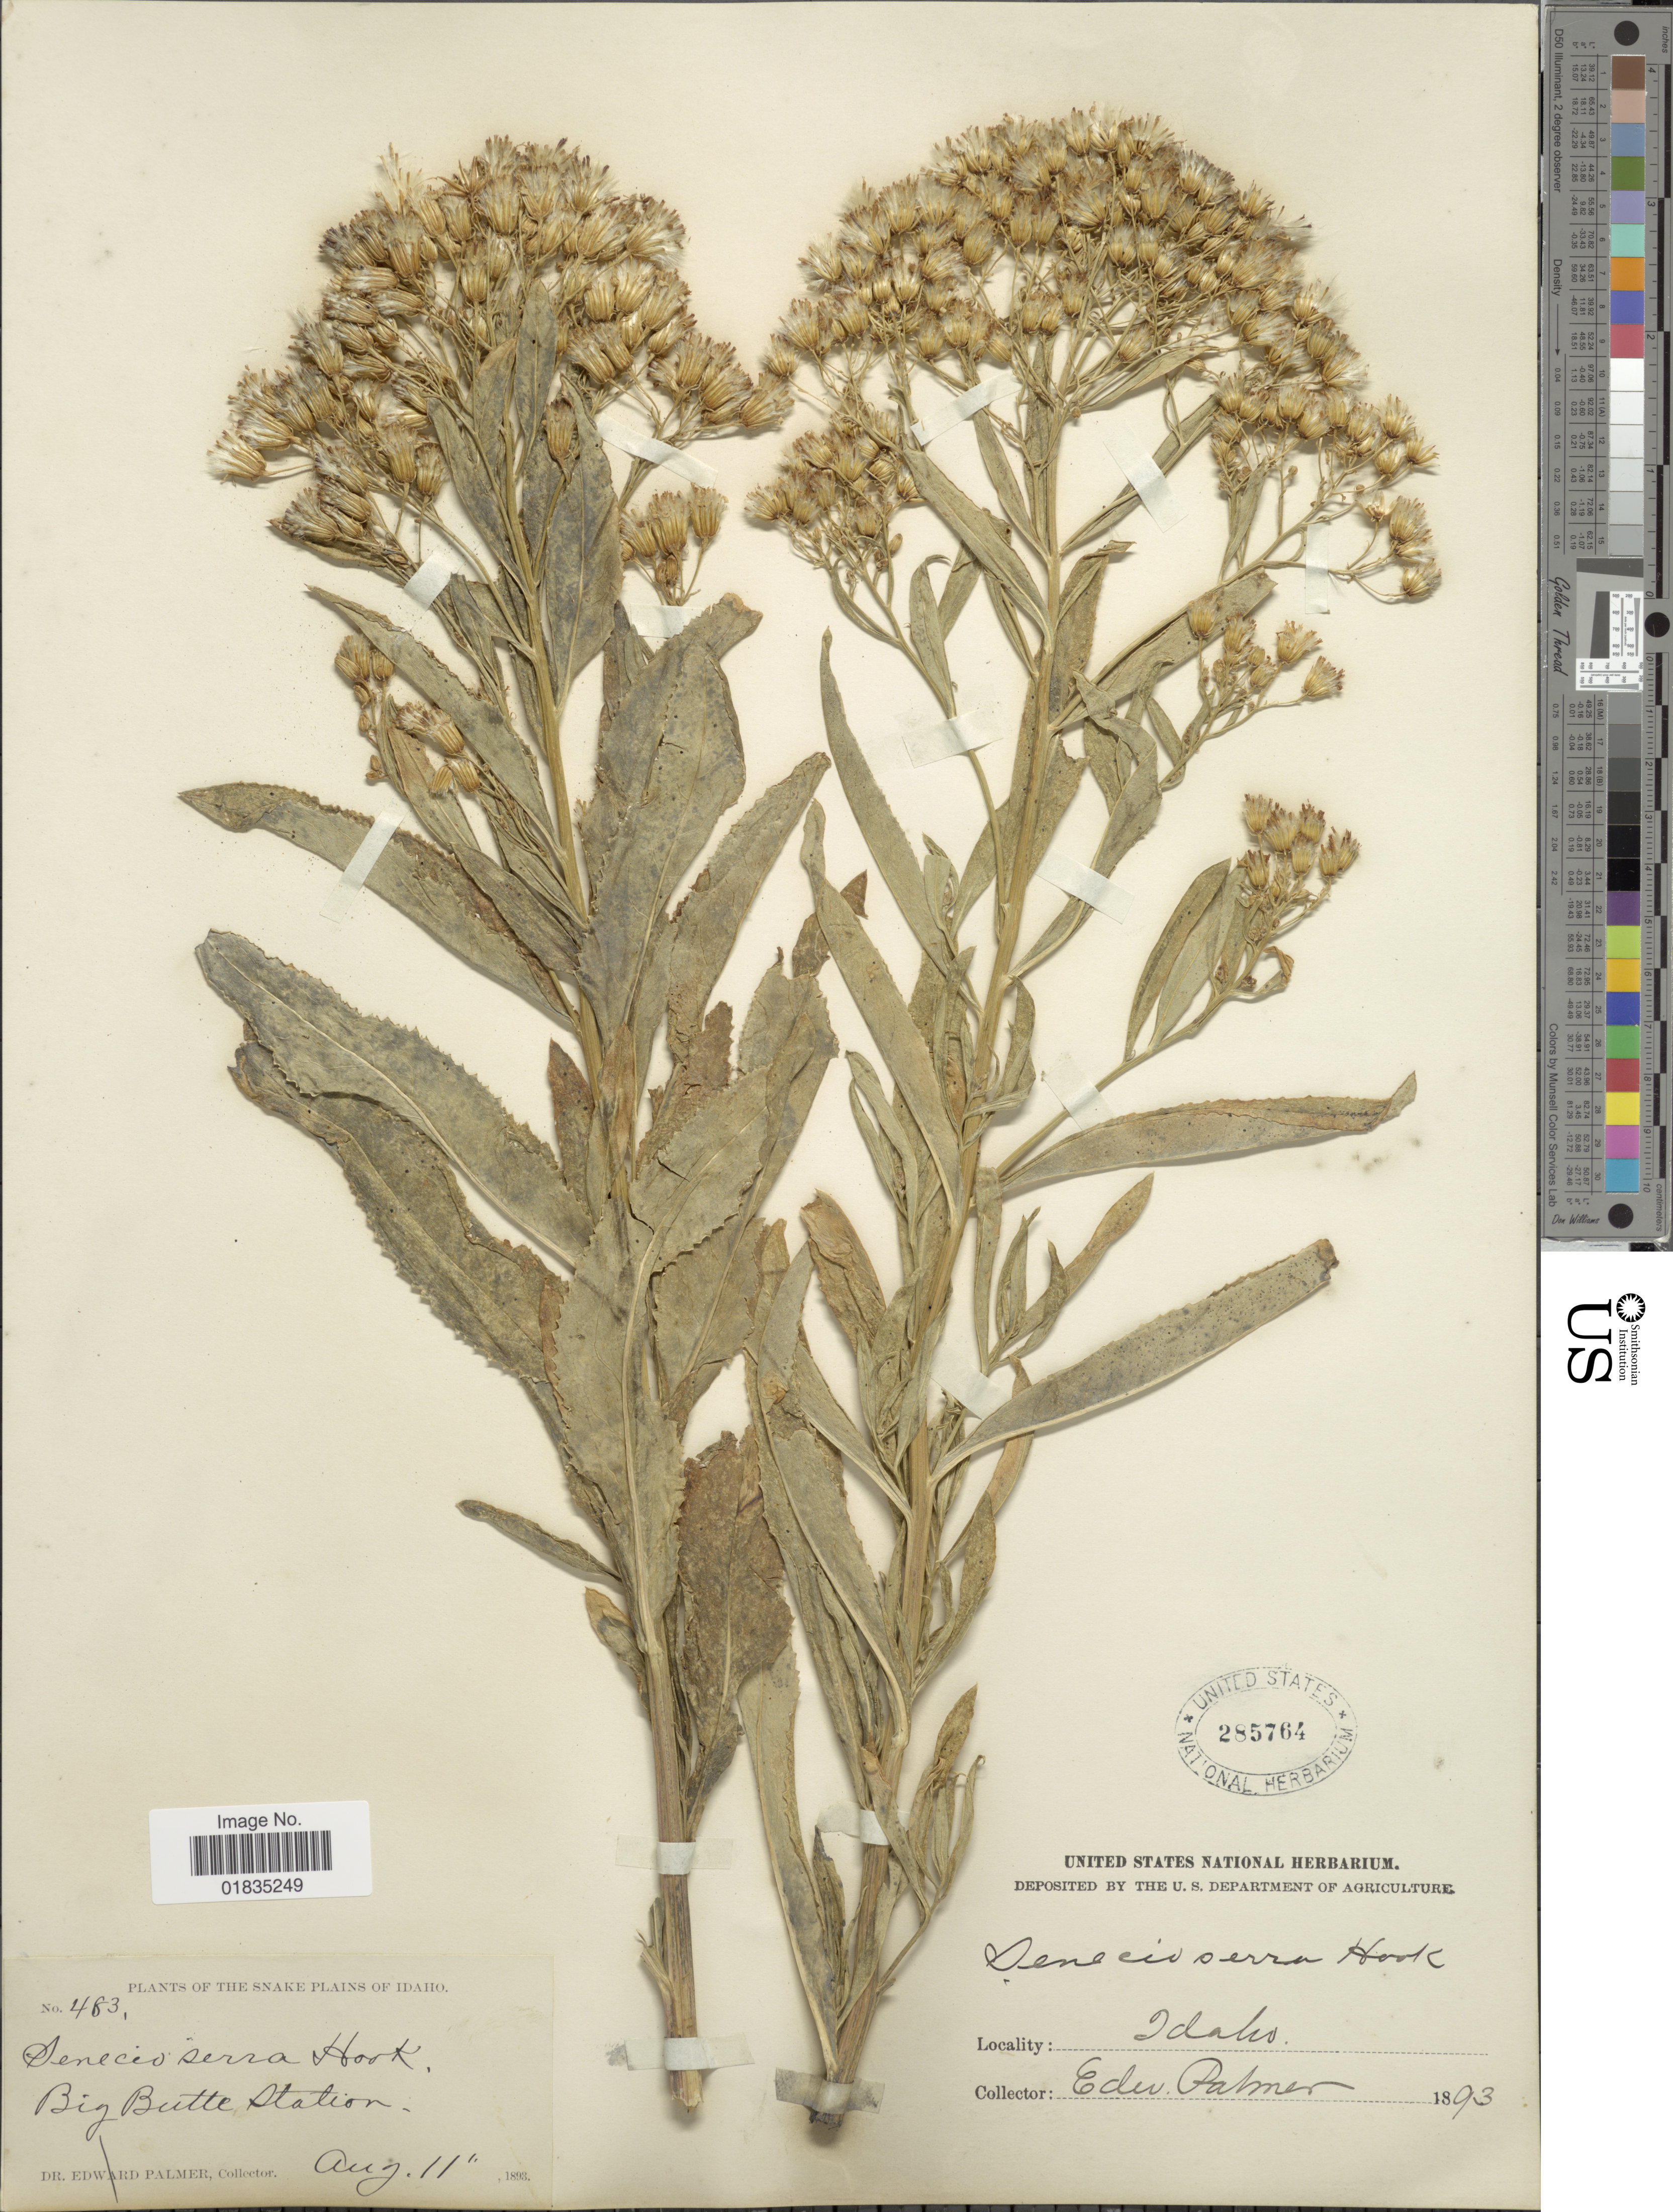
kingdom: Plantae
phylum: Tracheophyta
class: Magnoliopsida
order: Asterales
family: Asteraceae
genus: Senecio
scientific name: Senecio serra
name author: Hook.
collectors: E. Palmer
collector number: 483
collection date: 1893-08-11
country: United States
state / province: Idaho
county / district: Butte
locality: Big Butte Station, The Snake Plains of Idaho.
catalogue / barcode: US 285764